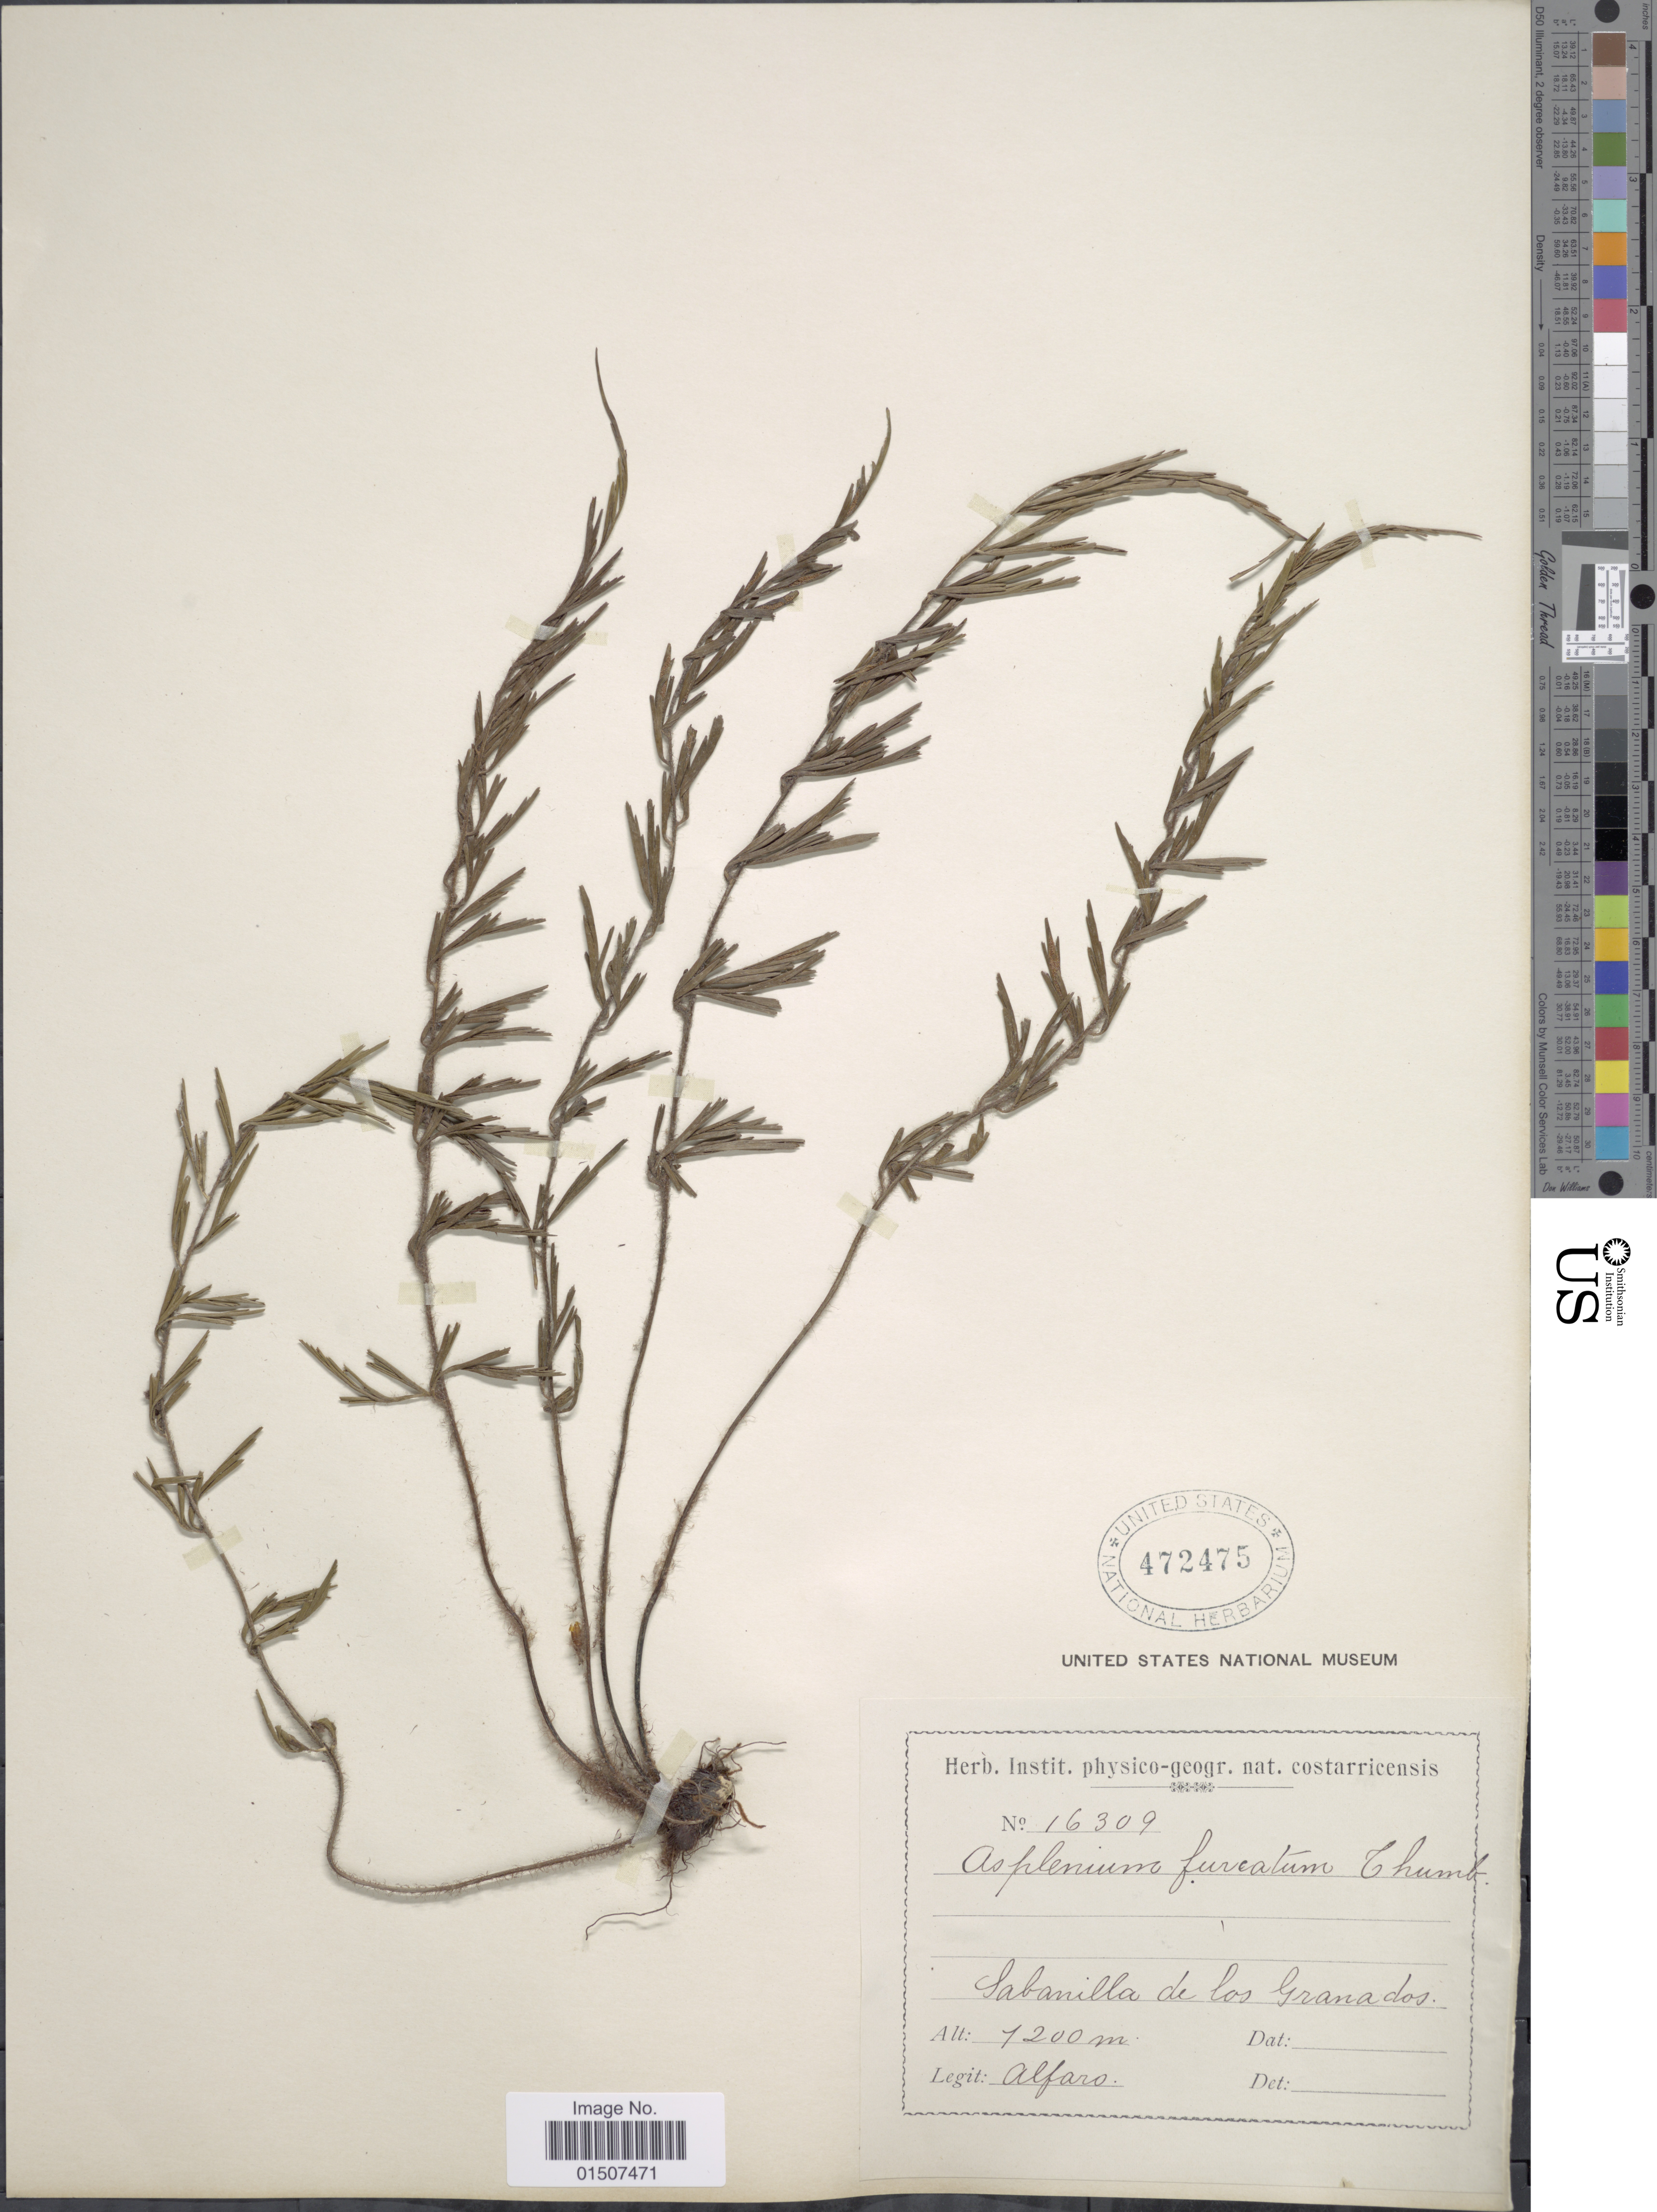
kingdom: Plantae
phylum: Tracheophyta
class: Polypodiopsida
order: Polypodiales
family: Aspleniaceae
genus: Asplenium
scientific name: Asplenium praemorsum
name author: Sw.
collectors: A. Alfaro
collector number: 16309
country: Costa Rica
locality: Sabanilla de los Granados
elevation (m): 1200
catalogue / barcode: US 472475